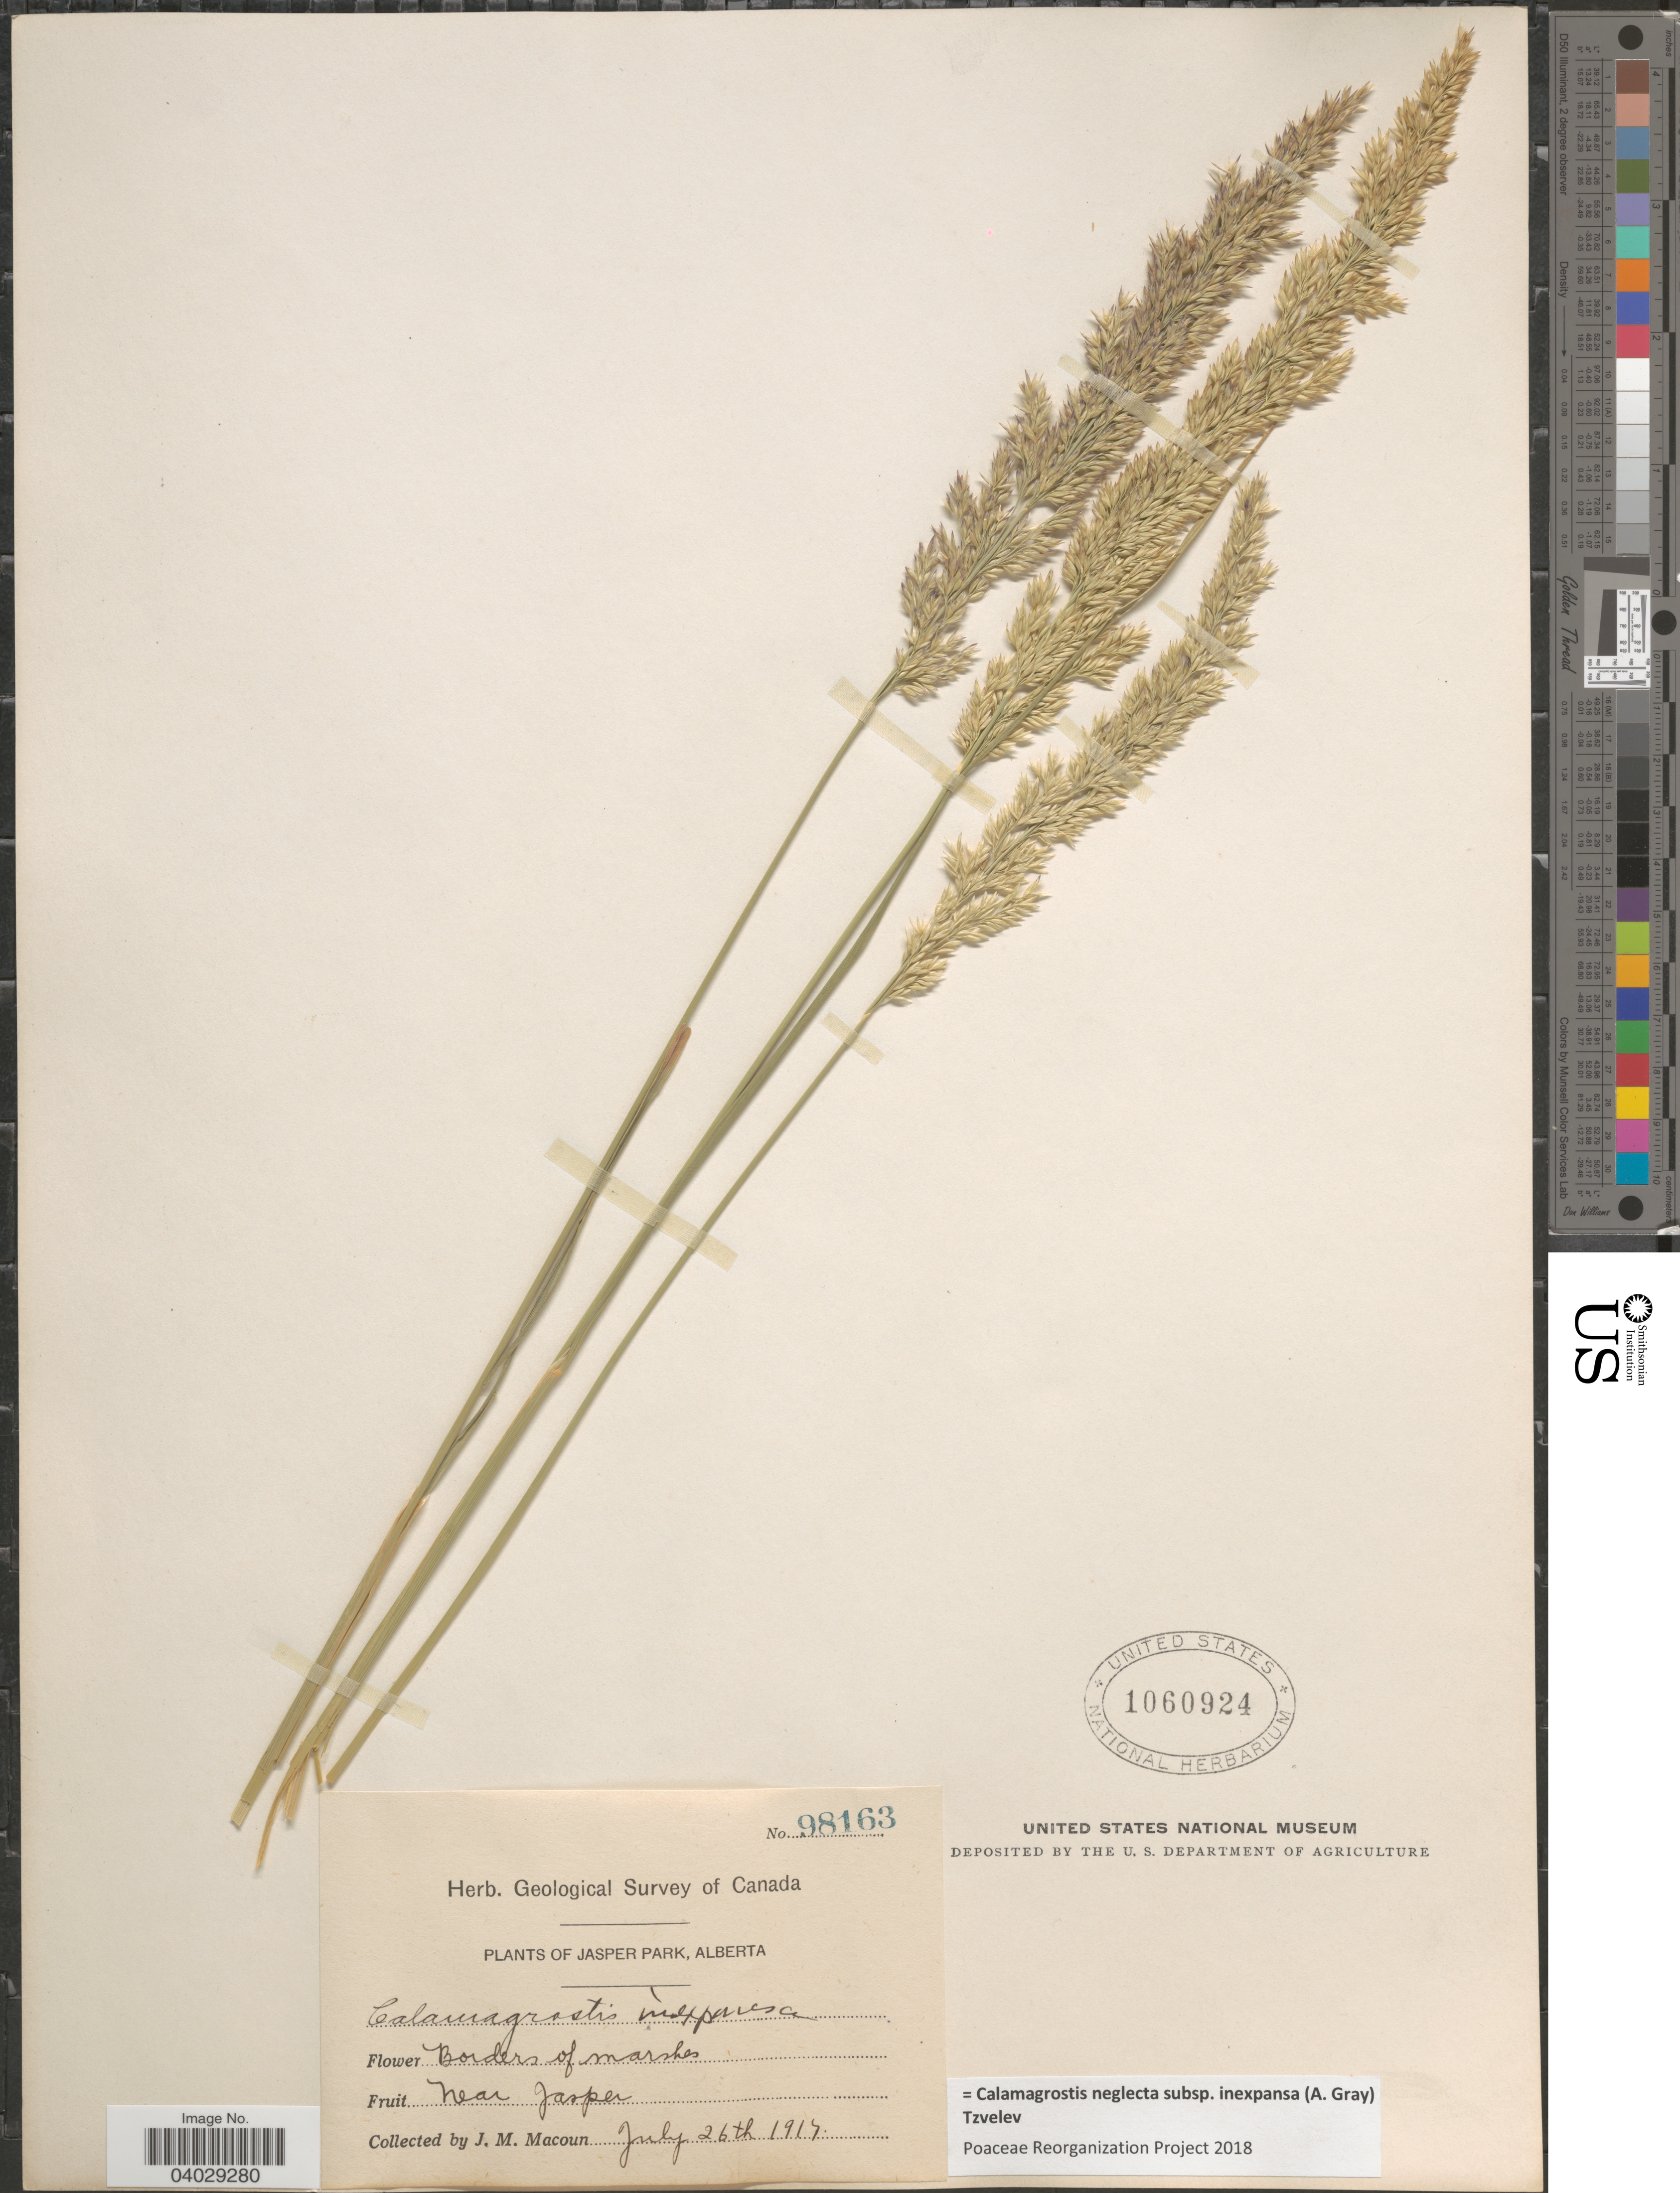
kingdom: Plantae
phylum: Tracheophyta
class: Liliopsida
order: Poales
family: Poaceae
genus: Calamagrostis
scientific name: Calamagrostis neglecta subsp. inexpansa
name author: (A. Gray) Tzvelev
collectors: J. M. Macoun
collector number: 98163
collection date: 1917-07-26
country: Canada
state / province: Alberta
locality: Jasper Park. Borders of marshes. Near Jasper.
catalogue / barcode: US 1060924